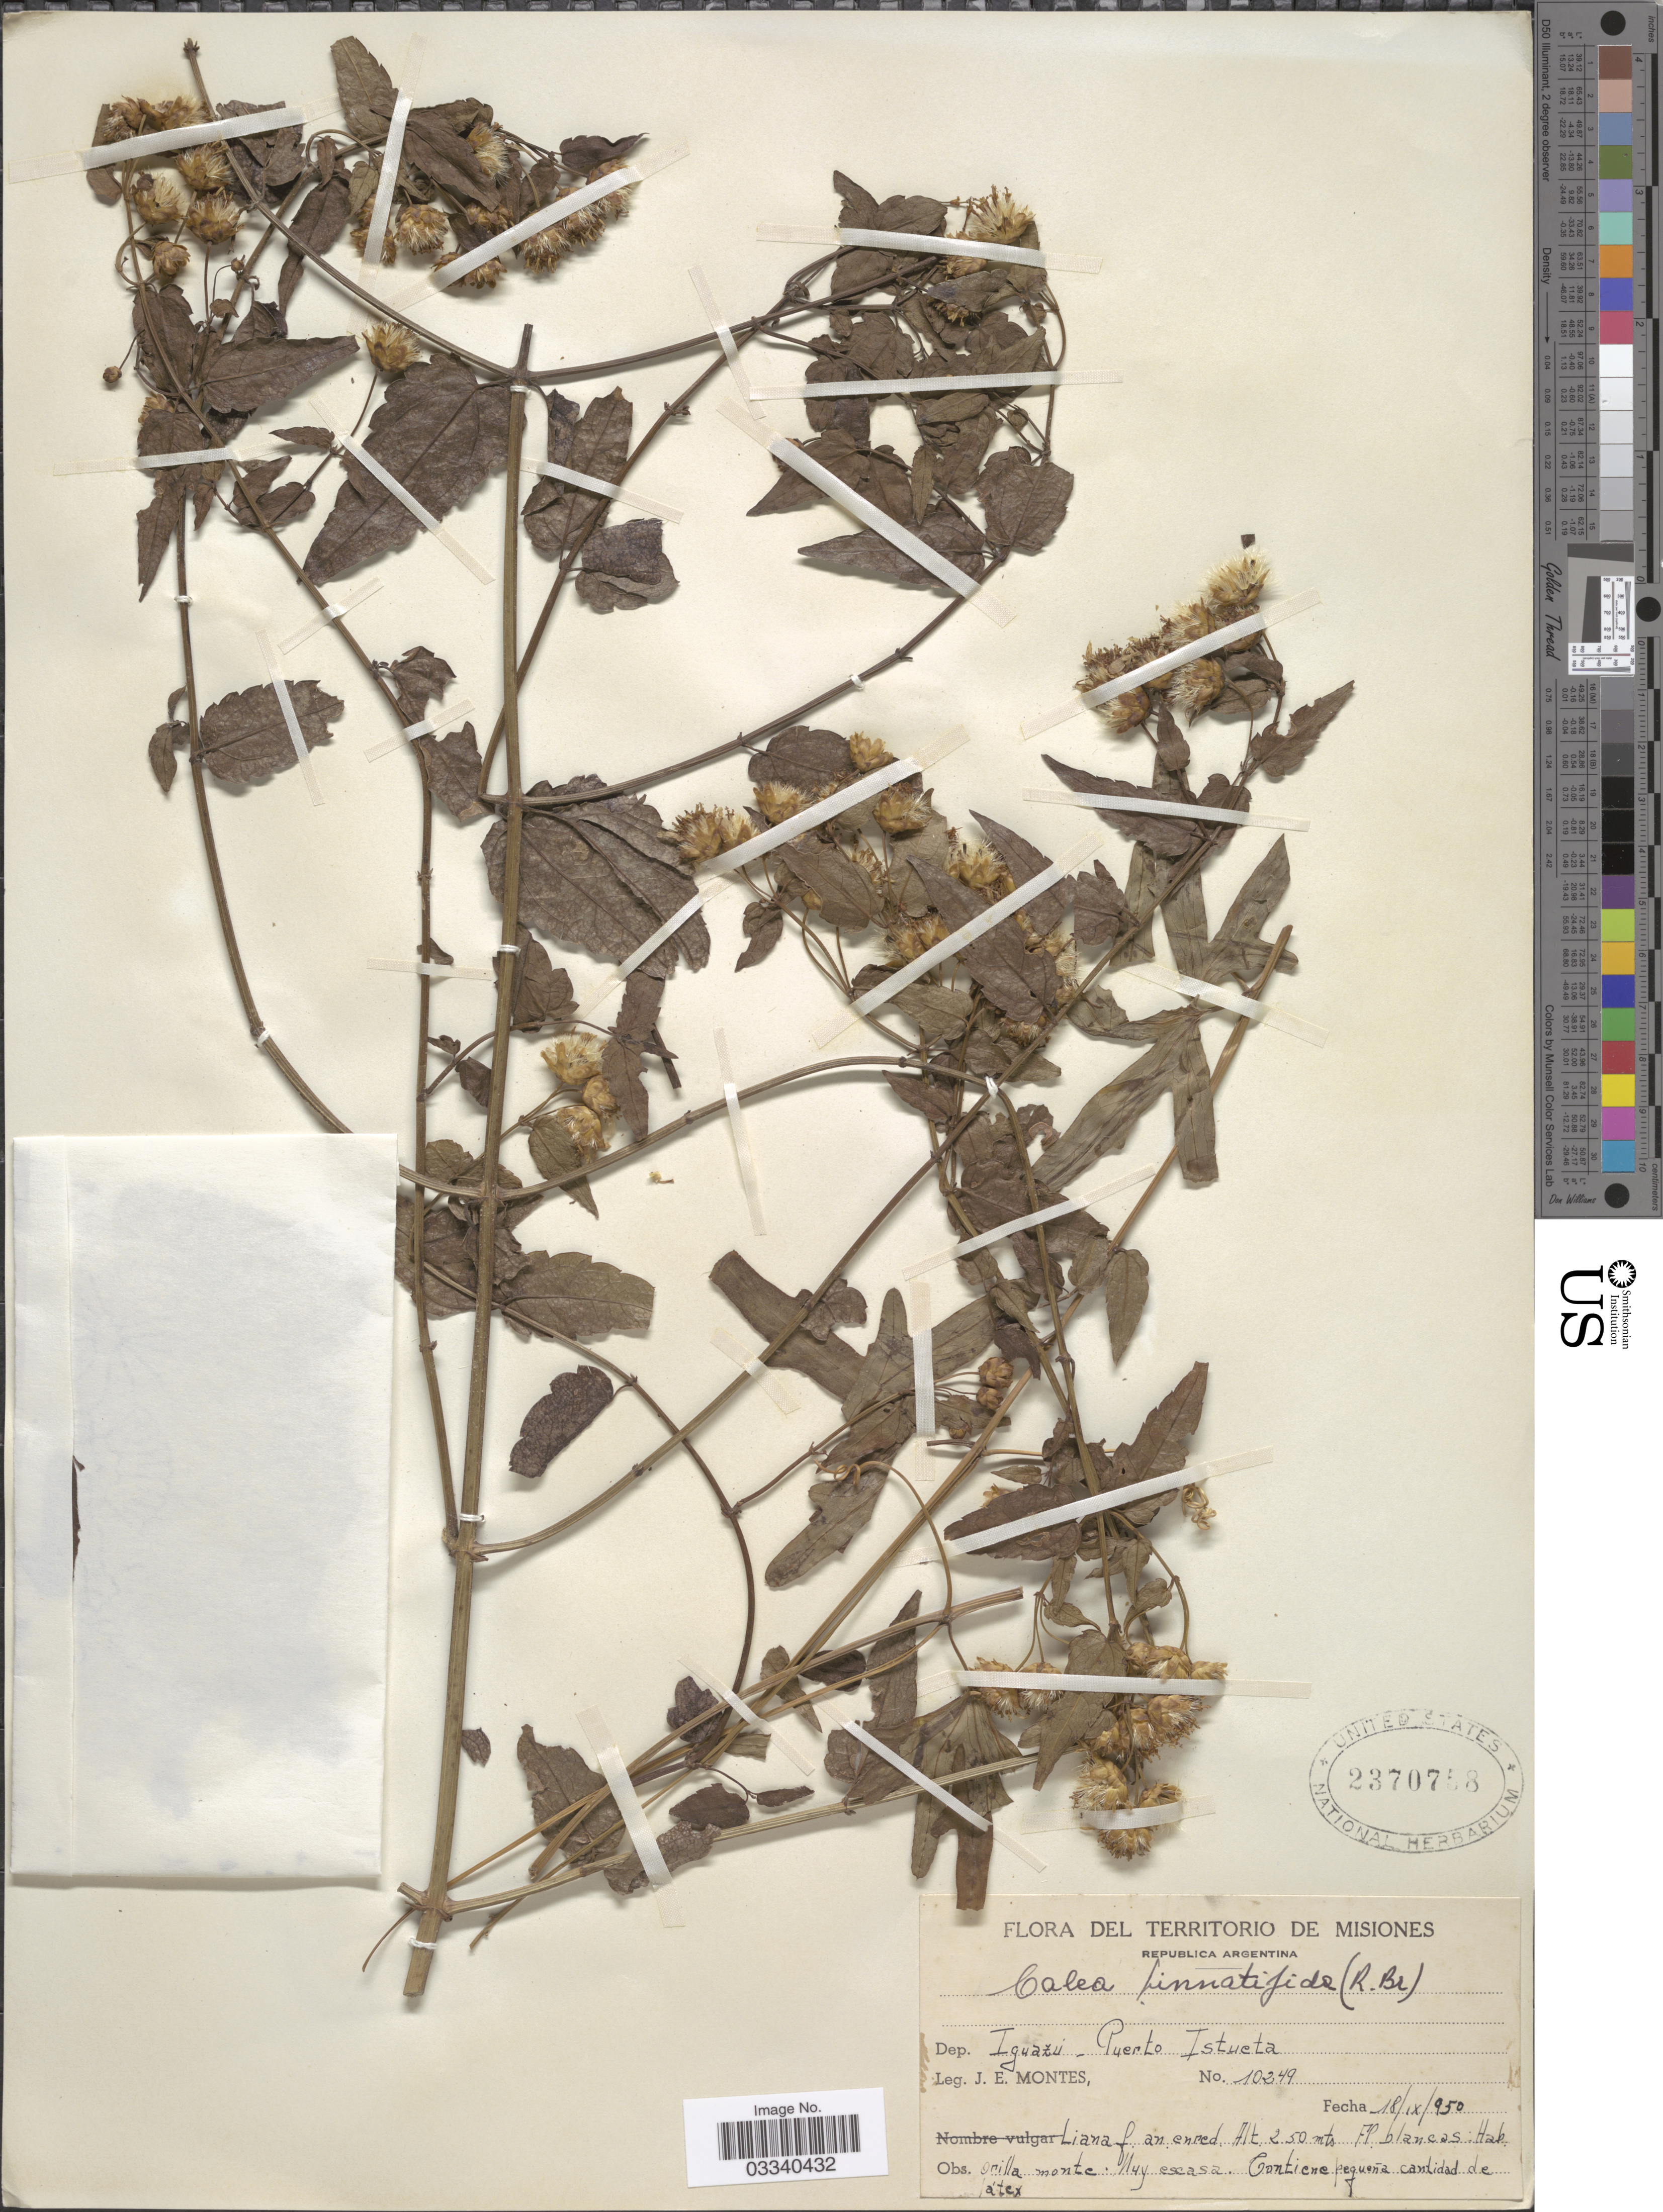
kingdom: Plantae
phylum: Tracheophyta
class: Magnoliopsida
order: Asterales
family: Asteraceae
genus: Calea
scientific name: Calea pinnatifida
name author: Banks ex Steud.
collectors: J. E. Montes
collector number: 10249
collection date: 1950-09-18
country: Argentina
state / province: Misiones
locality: Territorio de Misiones, Dep. Iguazu - Puerto Istueta.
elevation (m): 250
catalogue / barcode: US 2370758